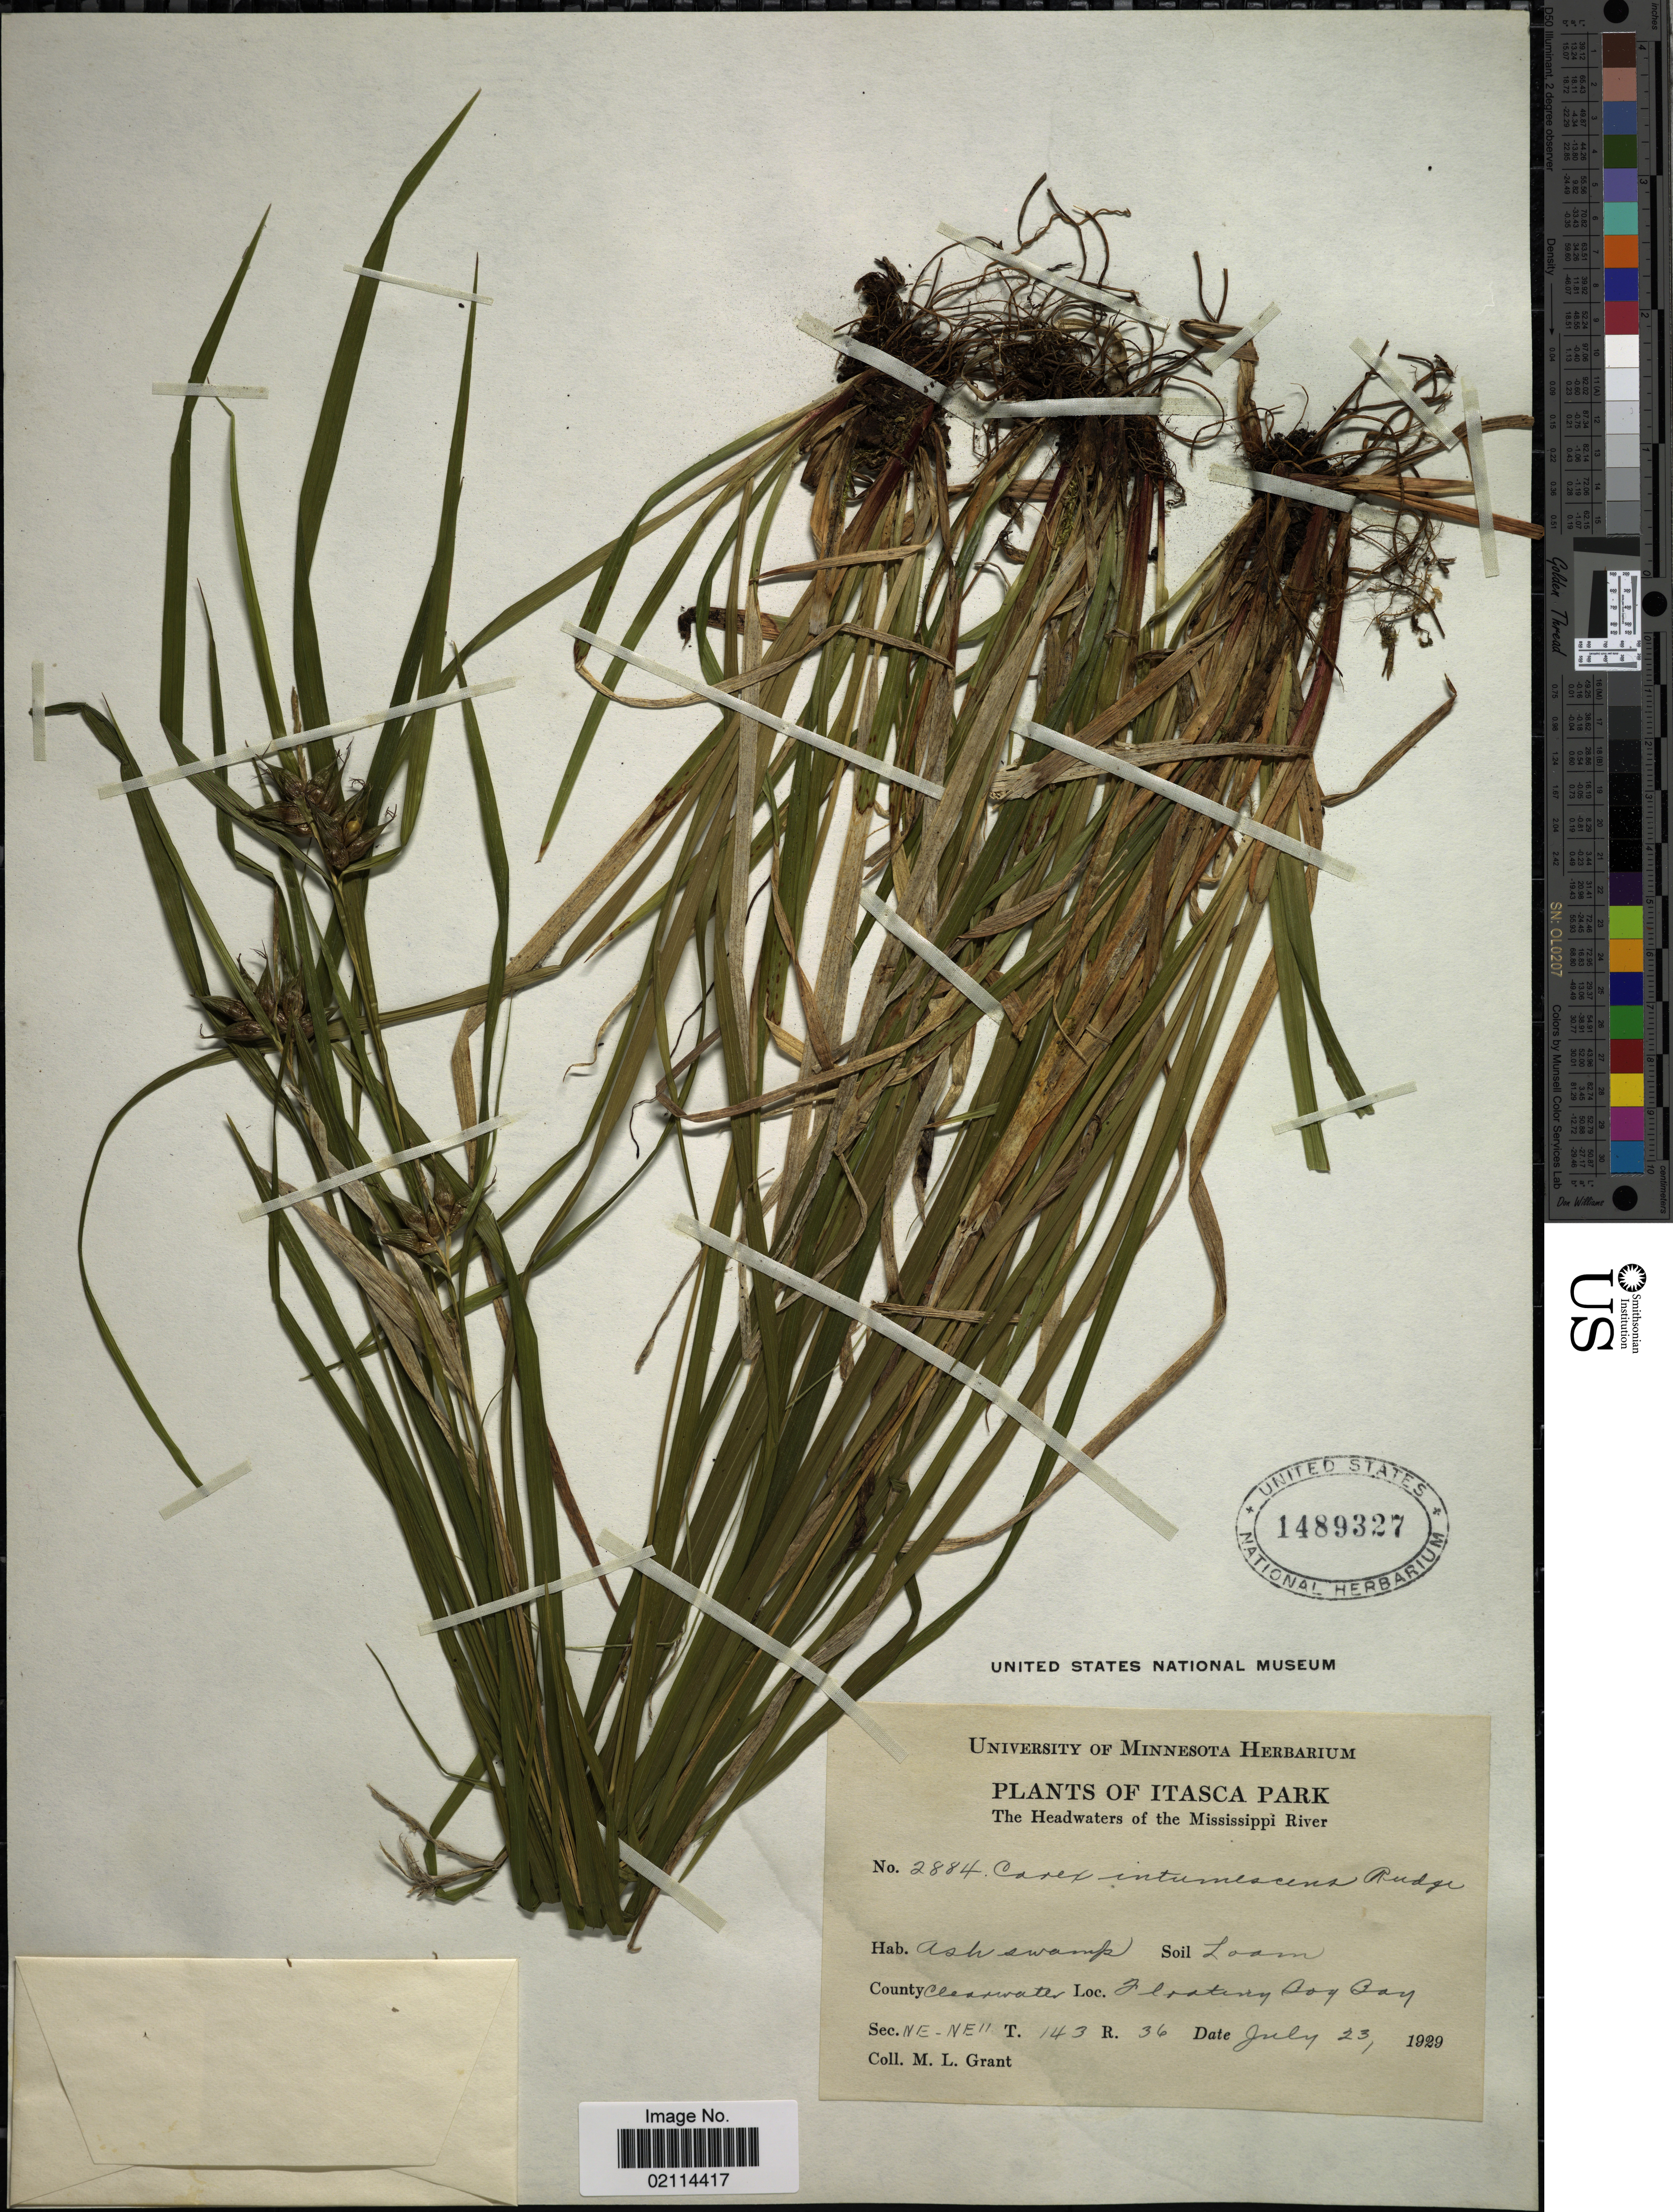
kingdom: Plantae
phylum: Tracheophyta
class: Liliopsida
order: Poales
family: Cyperaceae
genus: Carex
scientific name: Carex intumescens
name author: Rudge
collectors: M. L. Grant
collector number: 2884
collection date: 1929-07-23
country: United States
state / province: Minnesota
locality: Itasca Park, The Headwaters of the Mississippi River, Ash swamp, County Clearwater, Floating Bog Bay, Sec. NE-NE' T. 143 R. 36..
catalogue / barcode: US 1489327